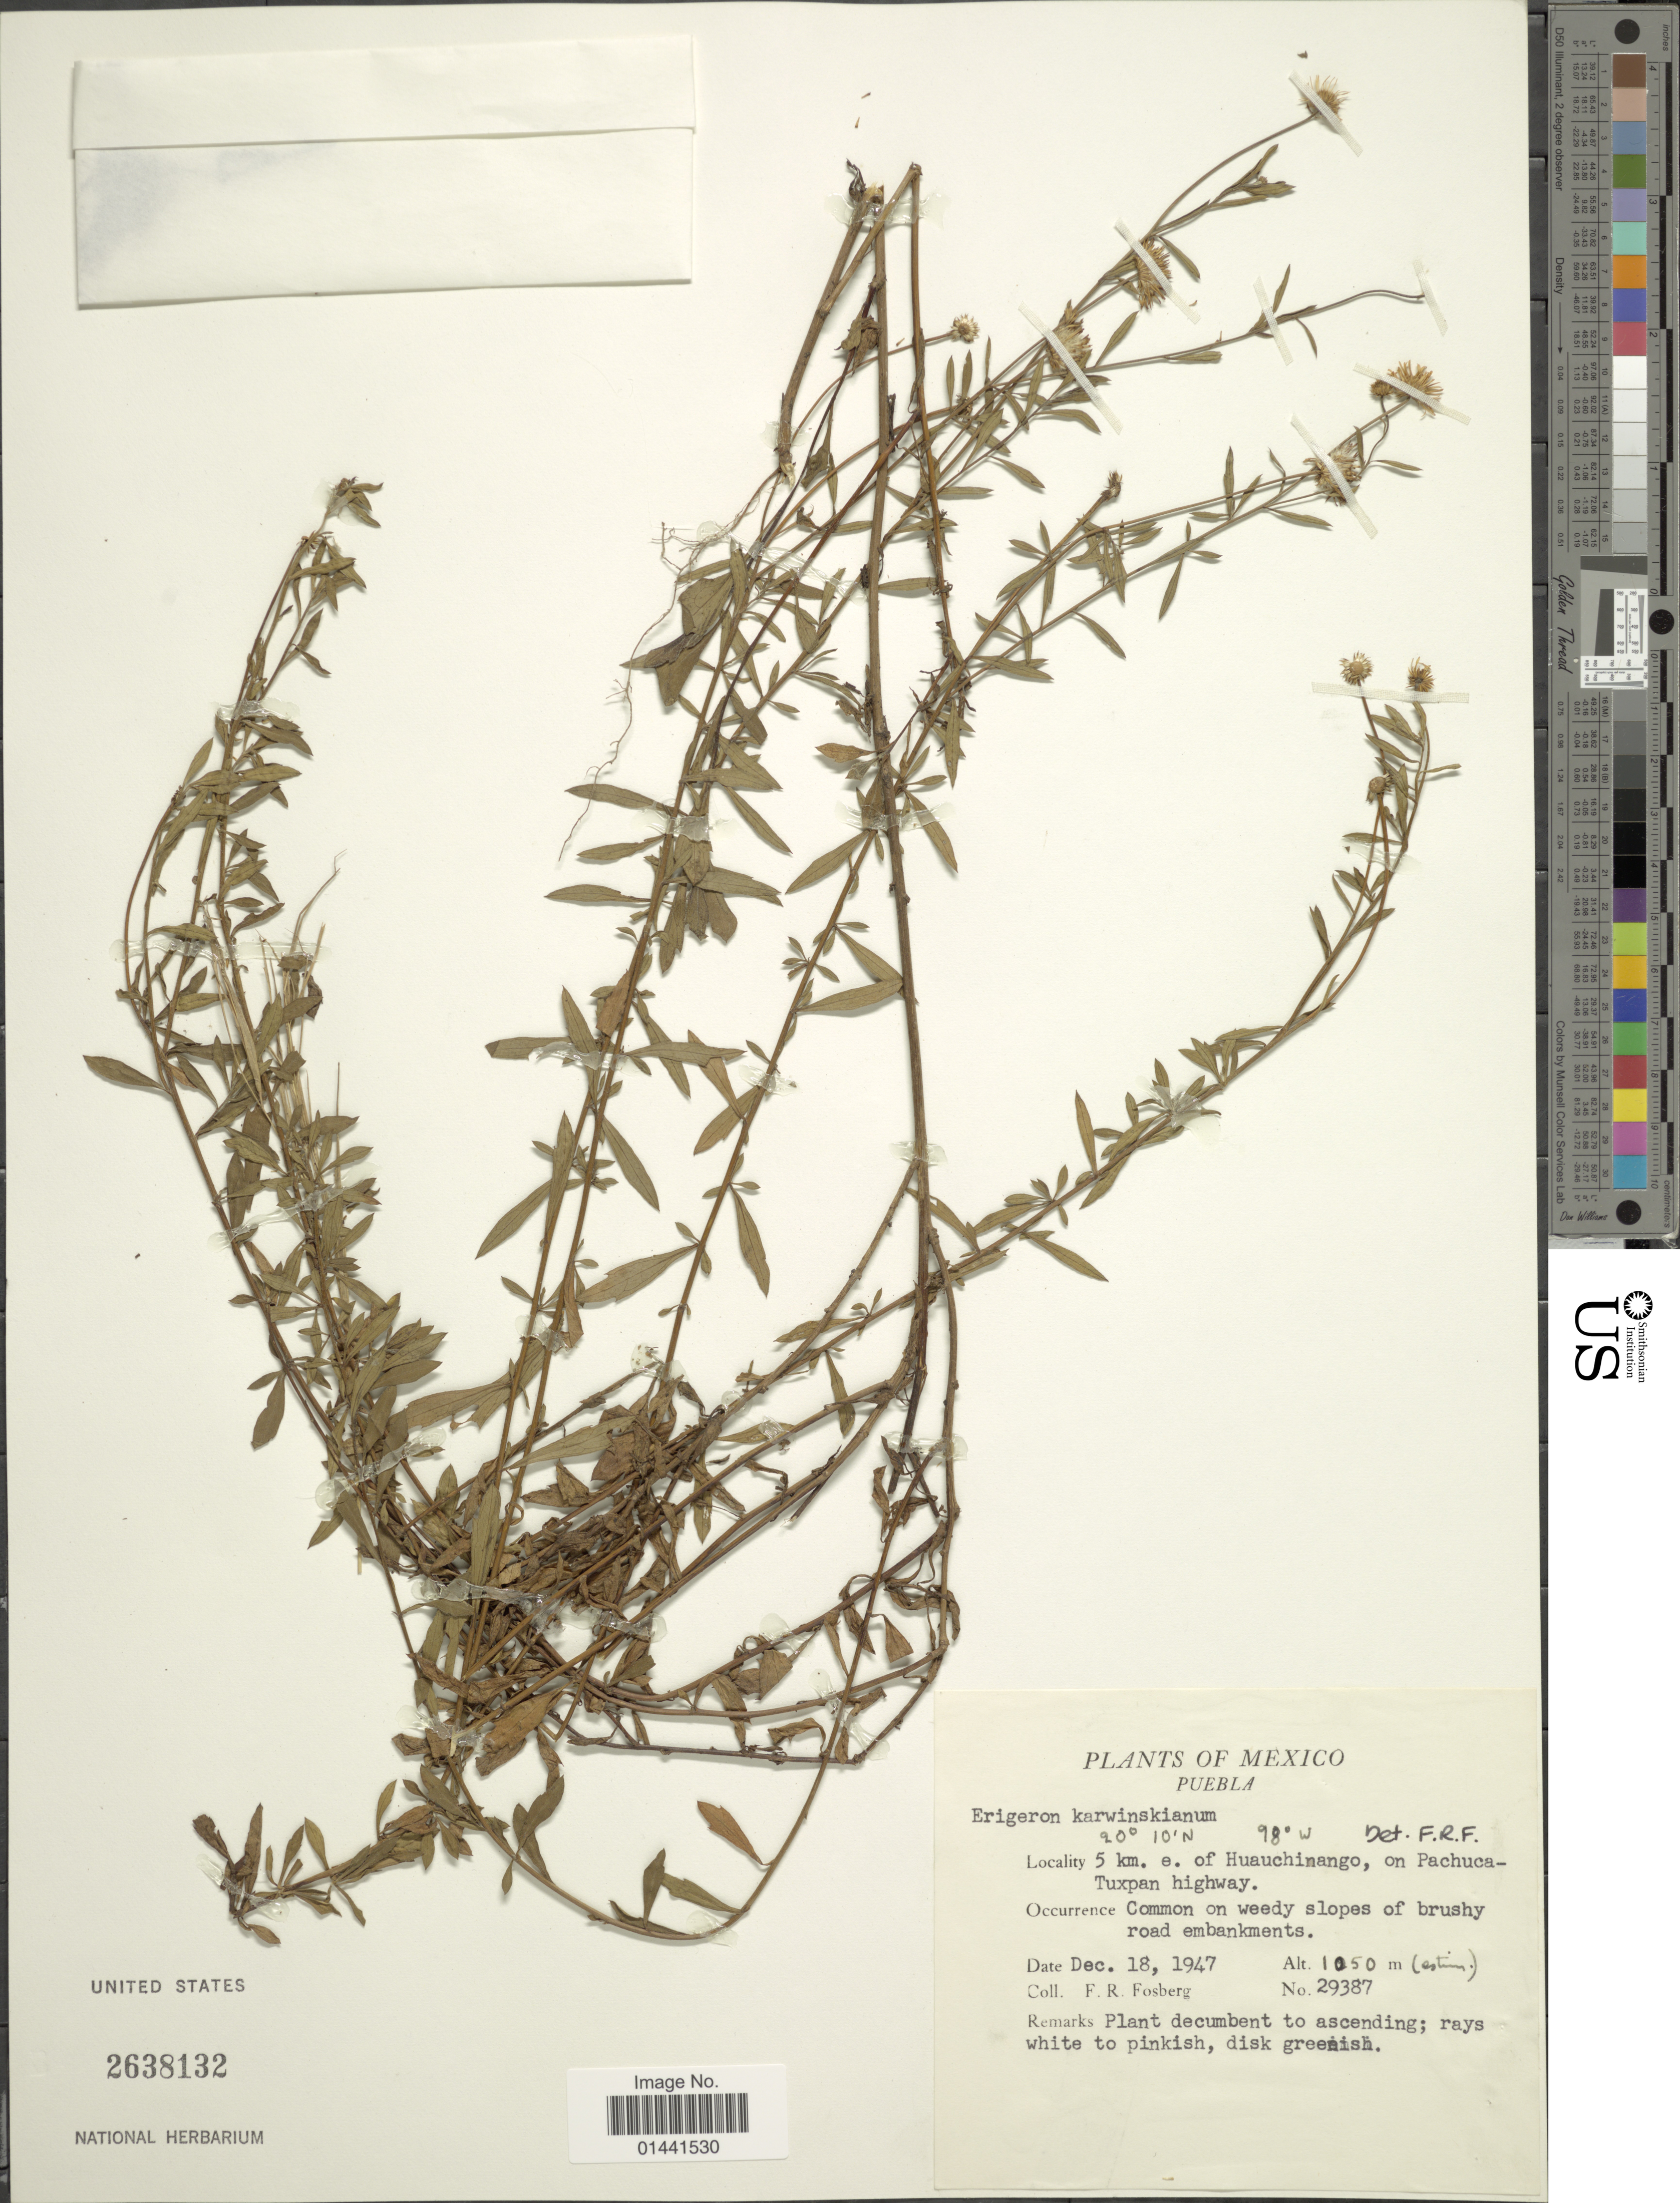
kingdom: Plantae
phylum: Tracheophyta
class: Magnoliopsida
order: Asterales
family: Asteraceae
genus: Erigeron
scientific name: Erigeron karvinskianus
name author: DC.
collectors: F. R. Fosberg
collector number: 29387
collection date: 1947-12-18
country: Mexico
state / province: Puebla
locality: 5 km. e. of Huauchinango, on Pachuca-Tuxpan highway, common on weedy slopes of brushy road embankments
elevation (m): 1050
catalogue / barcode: US 2638132